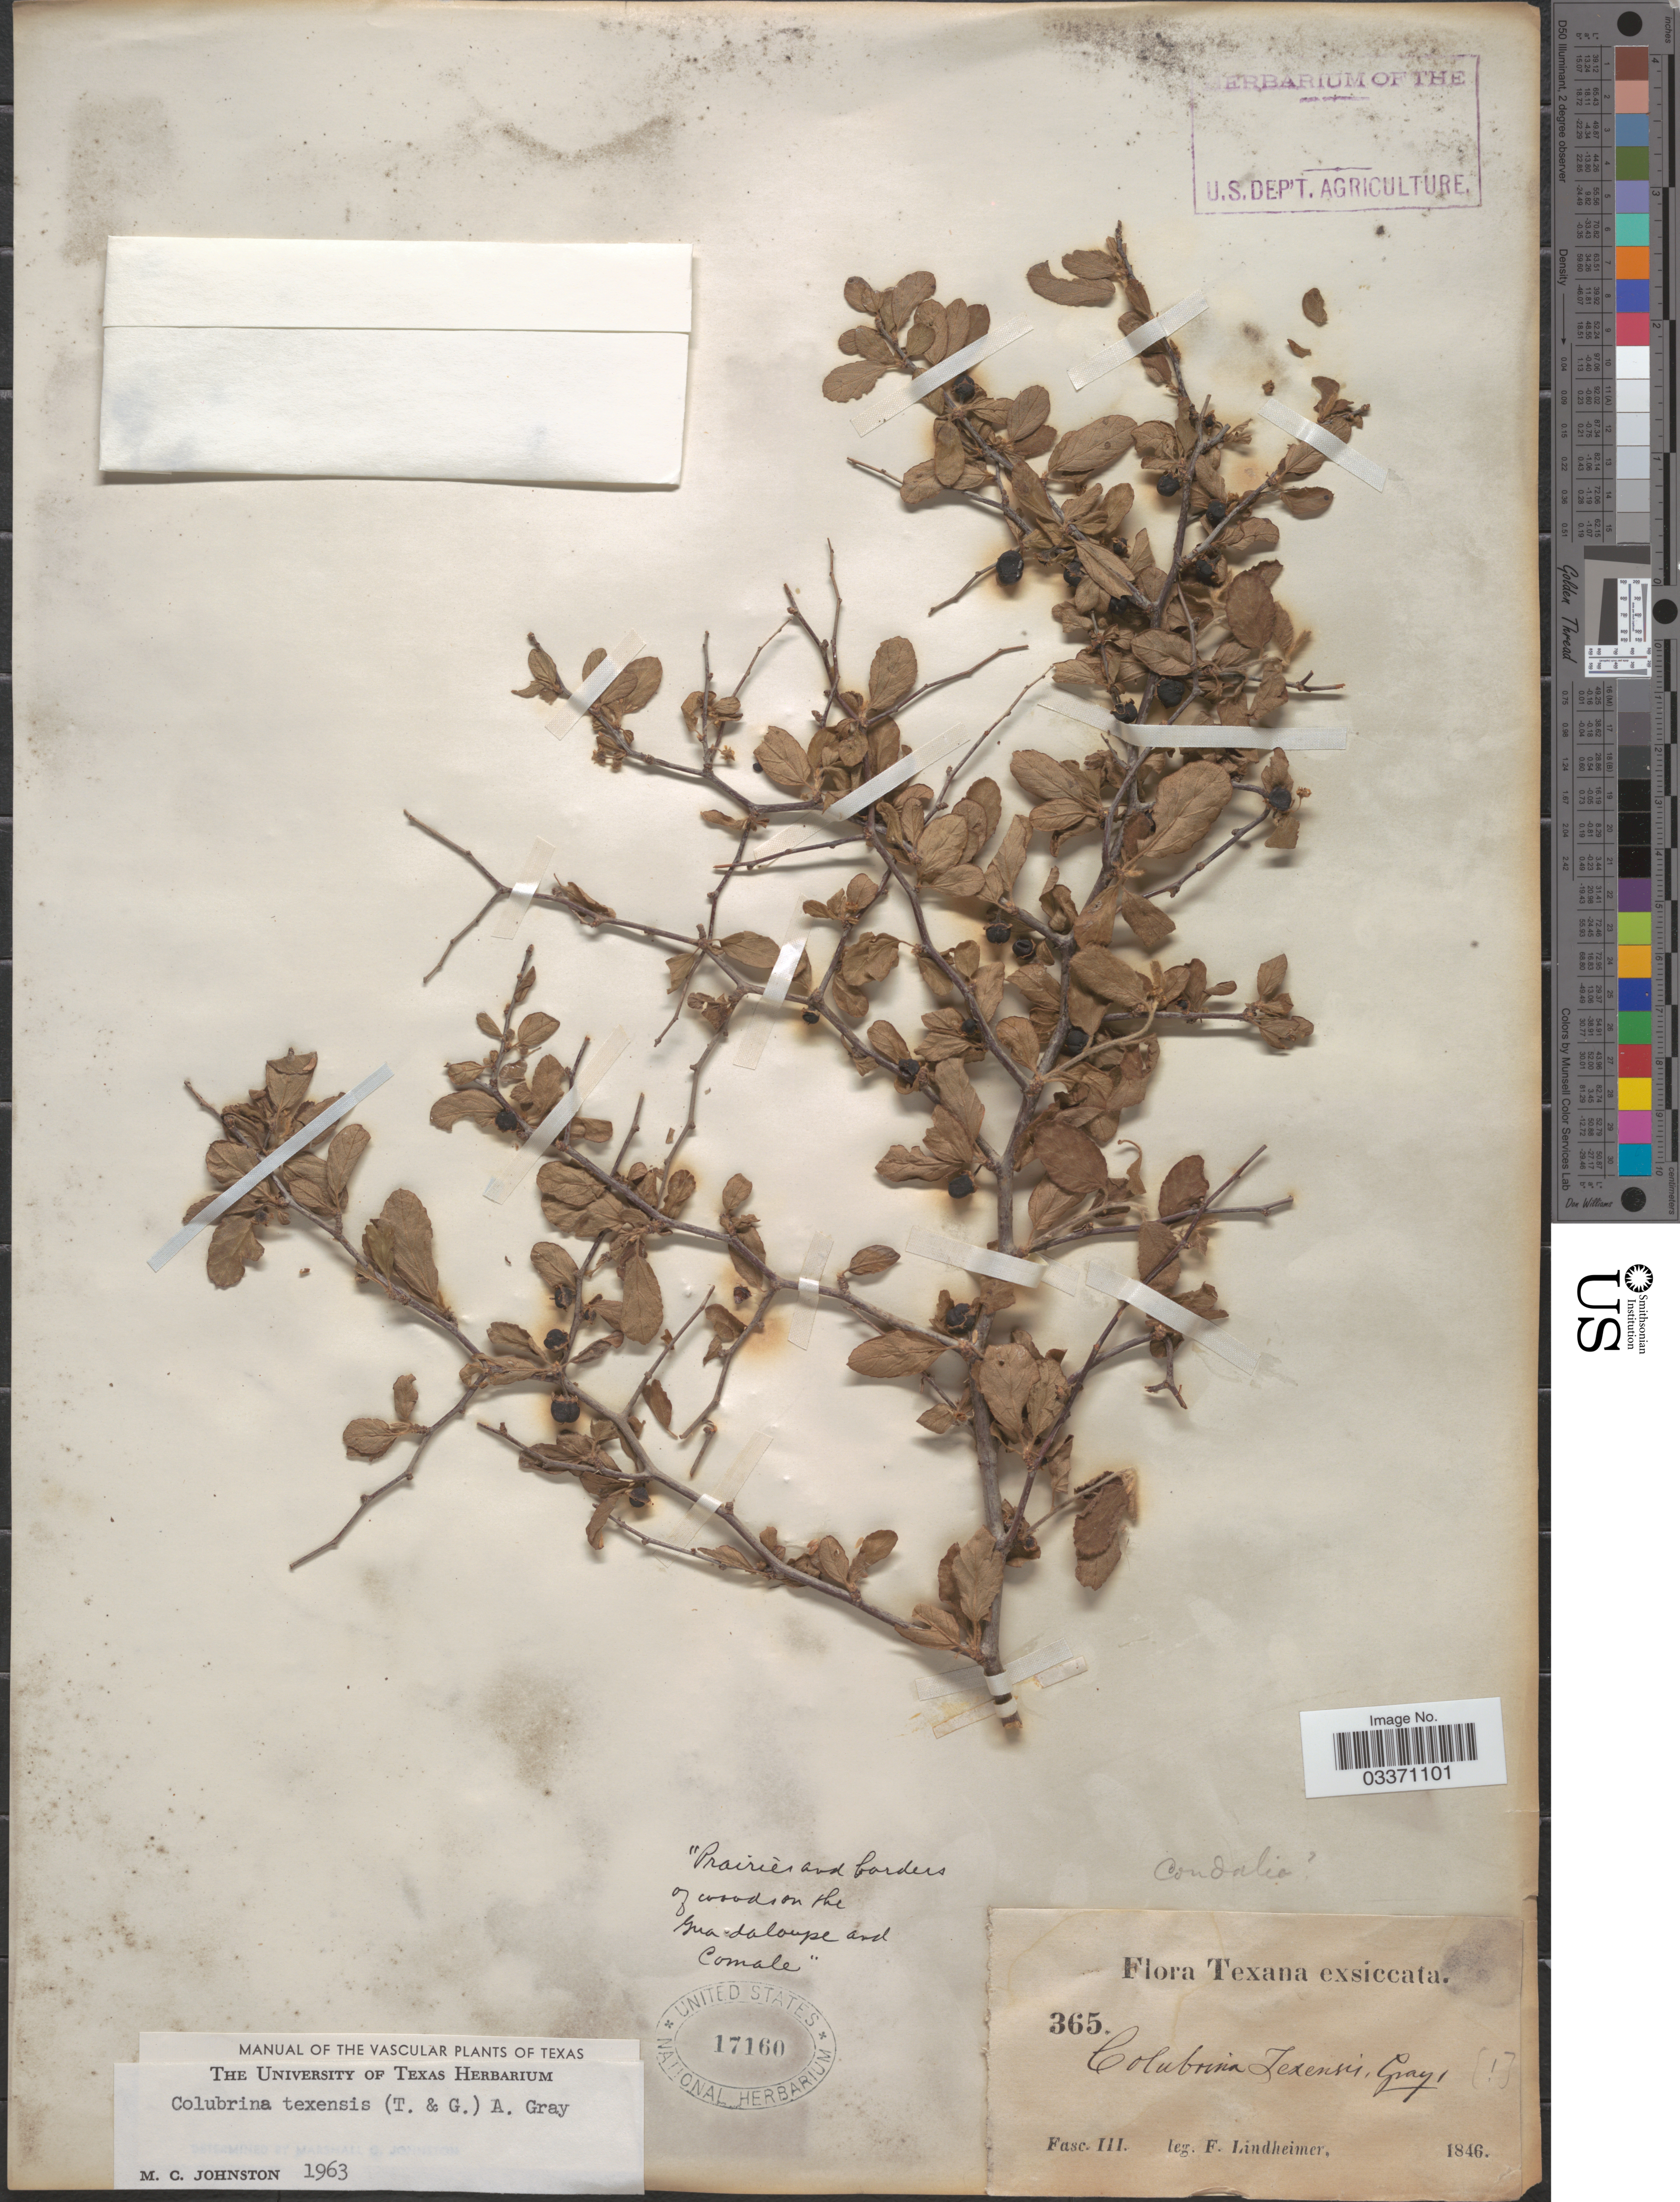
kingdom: Plantae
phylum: Tracheophyta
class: Magnoliopsida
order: Rosales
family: Rhamnaceae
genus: Colubrina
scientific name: Colubrina texensis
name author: (Torr. & A. Gray) A. Gray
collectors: F. Lindheimer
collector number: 365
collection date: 1846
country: United States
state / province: Texas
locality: Fase III. [unsure placement]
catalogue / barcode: US 17160